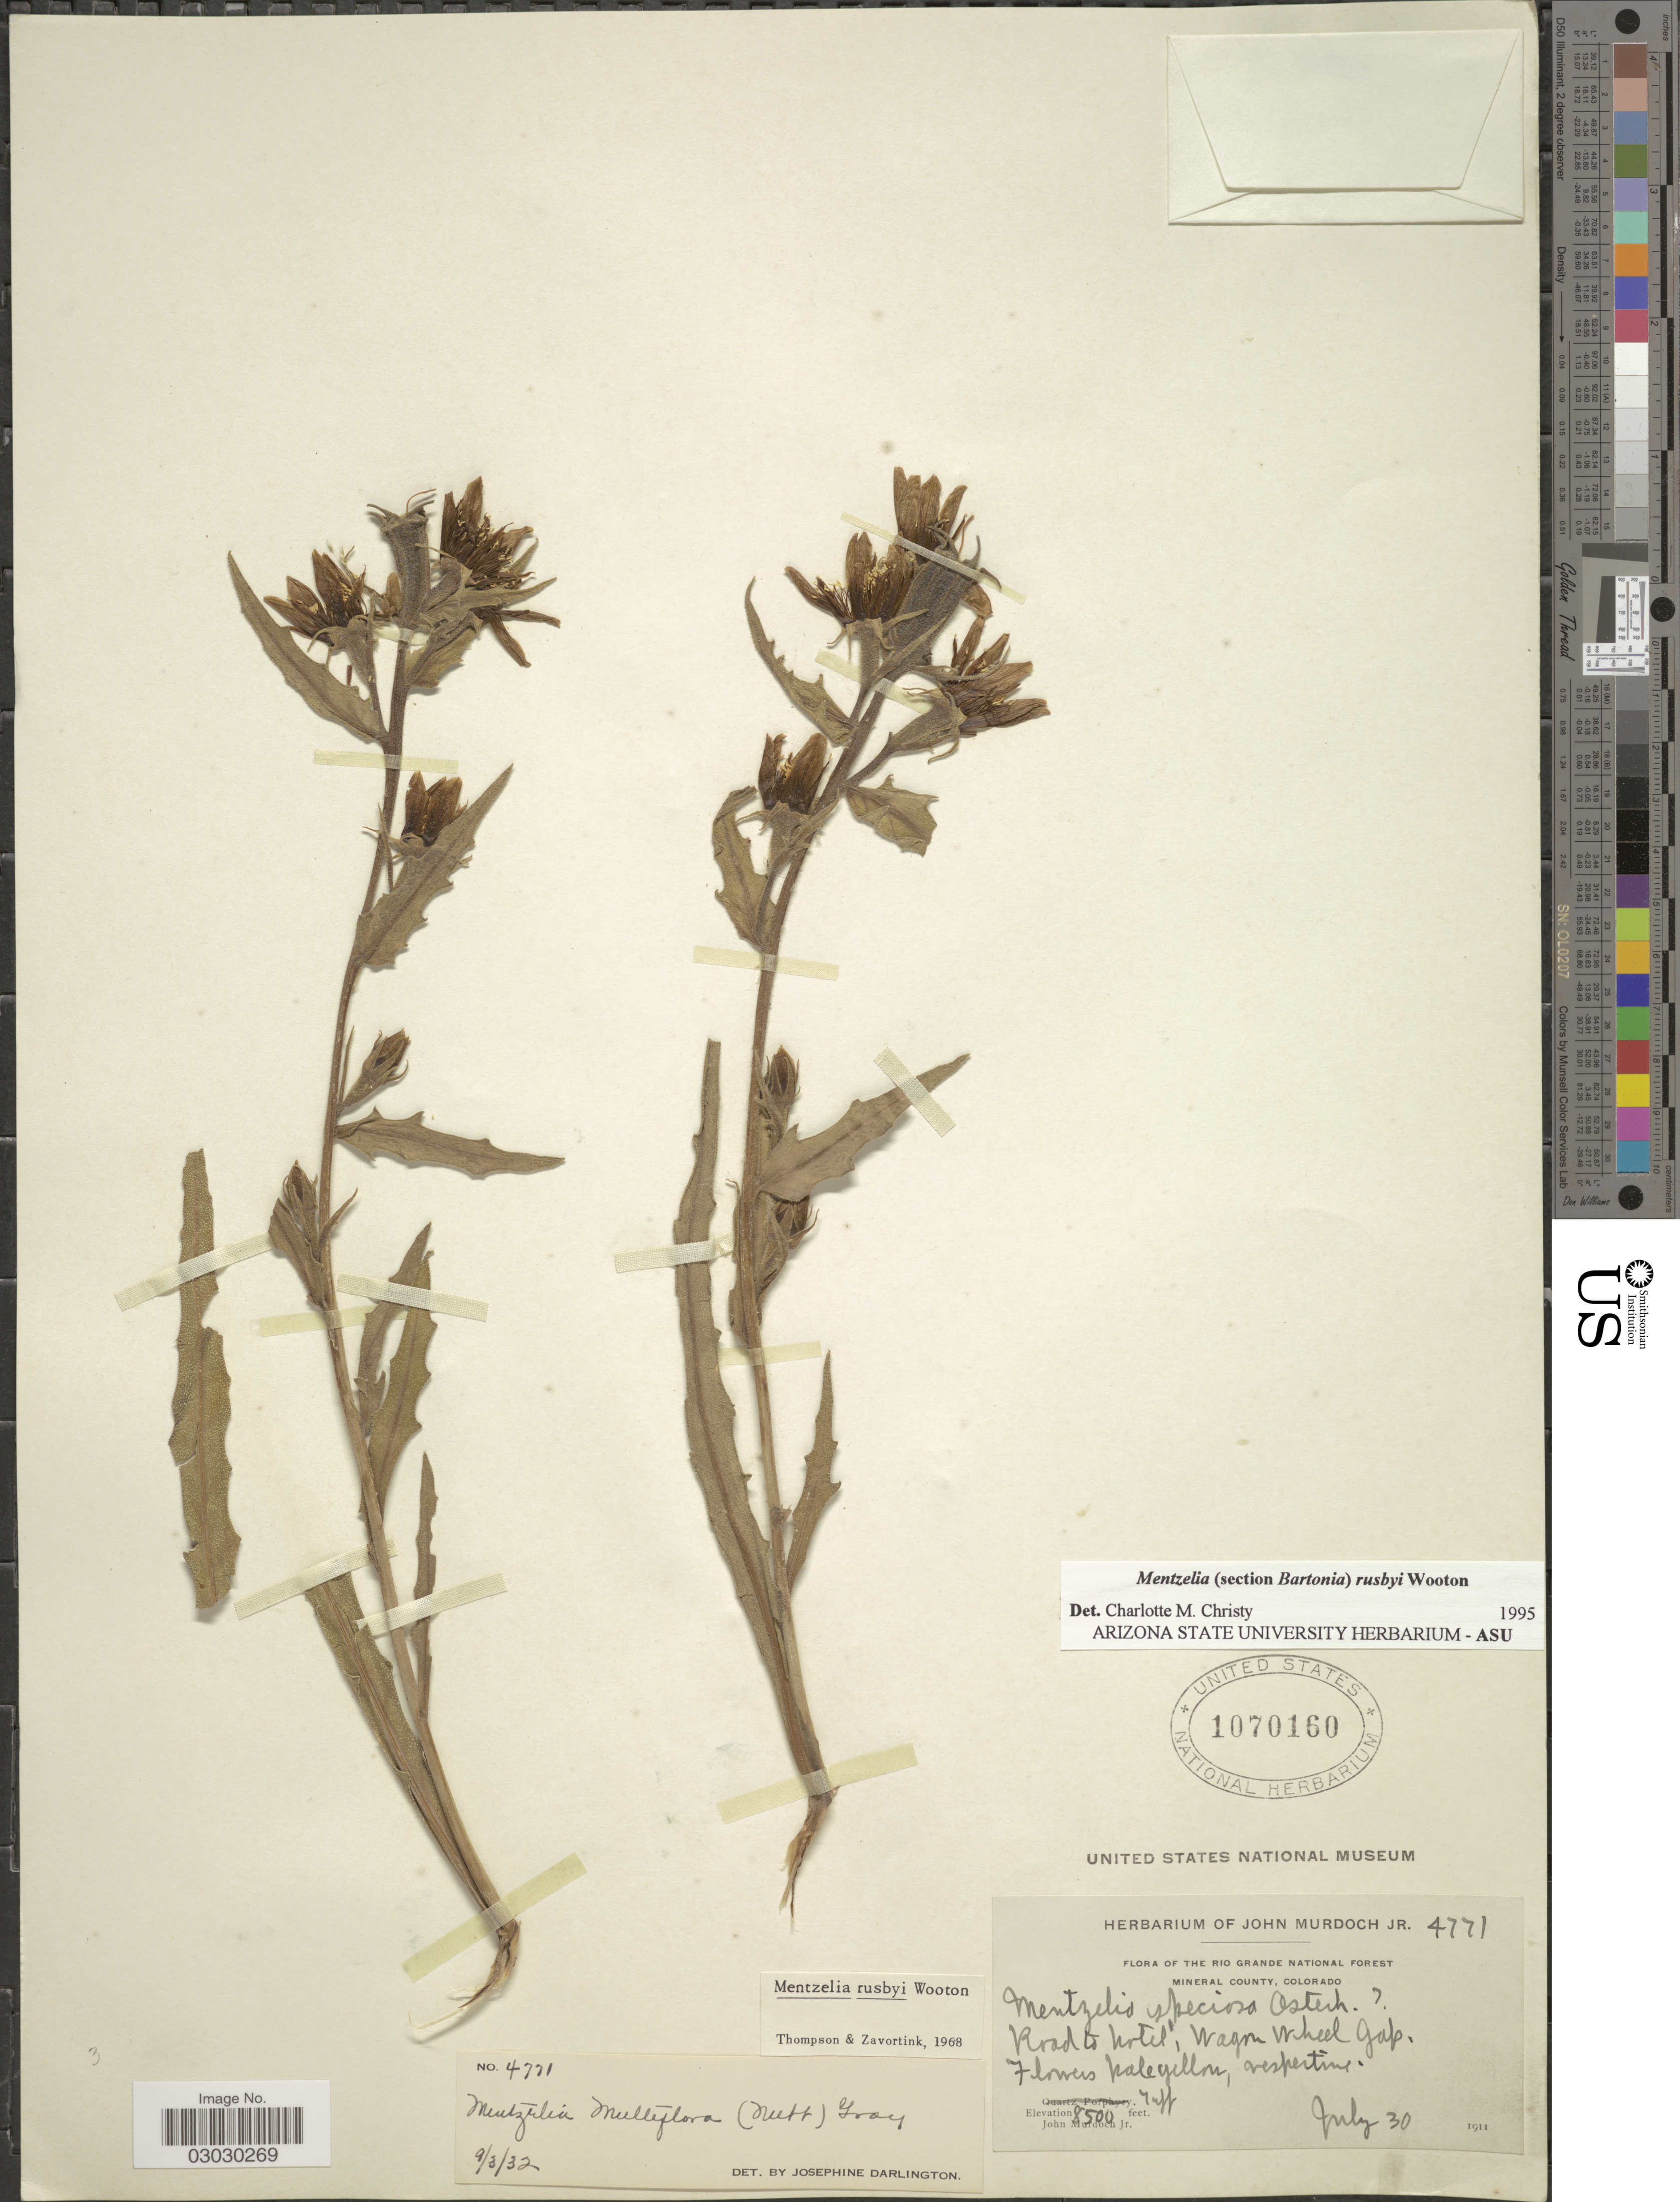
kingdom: Plantae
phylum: Tracheophyta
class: Magnoliopsida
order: Cornales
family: Loasaceae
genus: Mentzelia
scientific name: Mentzelia rusbyi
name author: Wooton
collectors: J. Murdoch Jr.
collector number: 4771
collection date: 1911-07-30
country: United States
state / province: Colorado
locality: The Rio Grande National Forest, Mineral County, Road to hotel, Wagon Wheel Gap.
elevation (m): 2591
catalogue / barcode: US 1070160